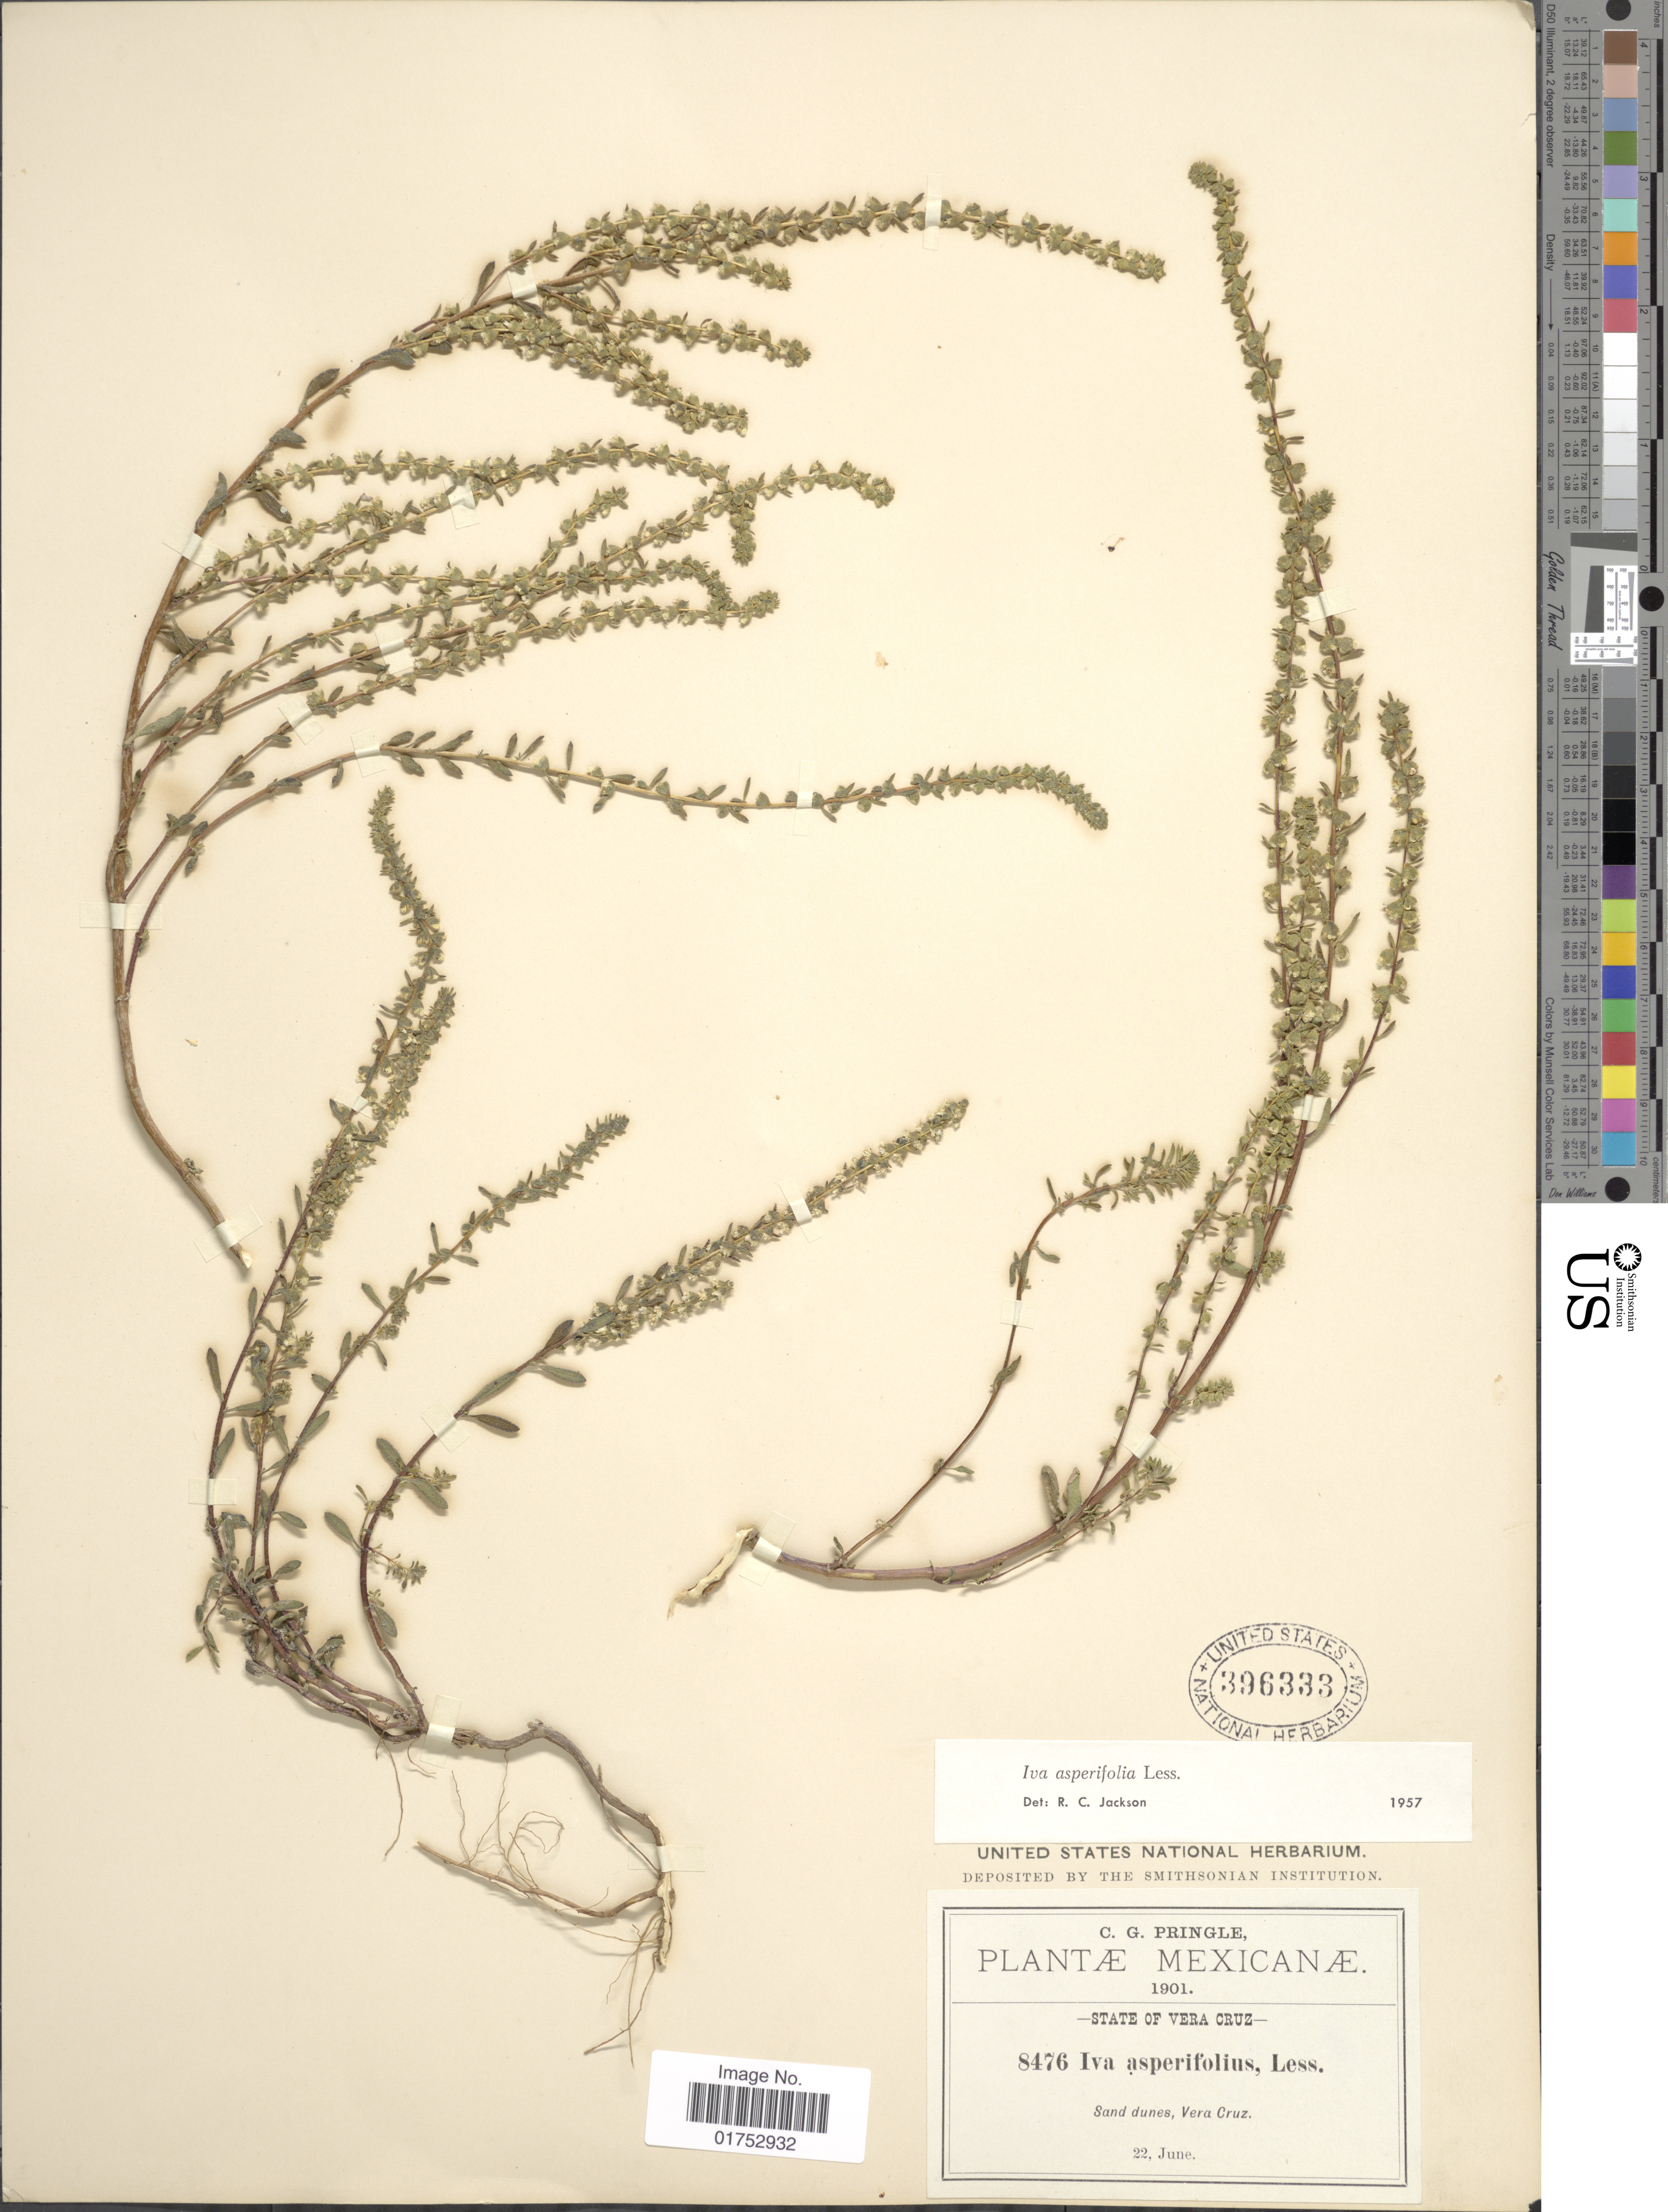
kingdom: Plantae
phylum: Tracheophyta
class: Magnoliopsida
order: Asterales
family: Asteraceae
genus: Iva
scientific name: Iva aperifolia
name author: Less.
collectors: C. G. Pringle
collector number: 8476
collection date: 1901-06-22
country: Mexico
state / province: Veracruz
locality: State of Vera Cruz, Vera Cruz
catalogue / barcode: US 396333